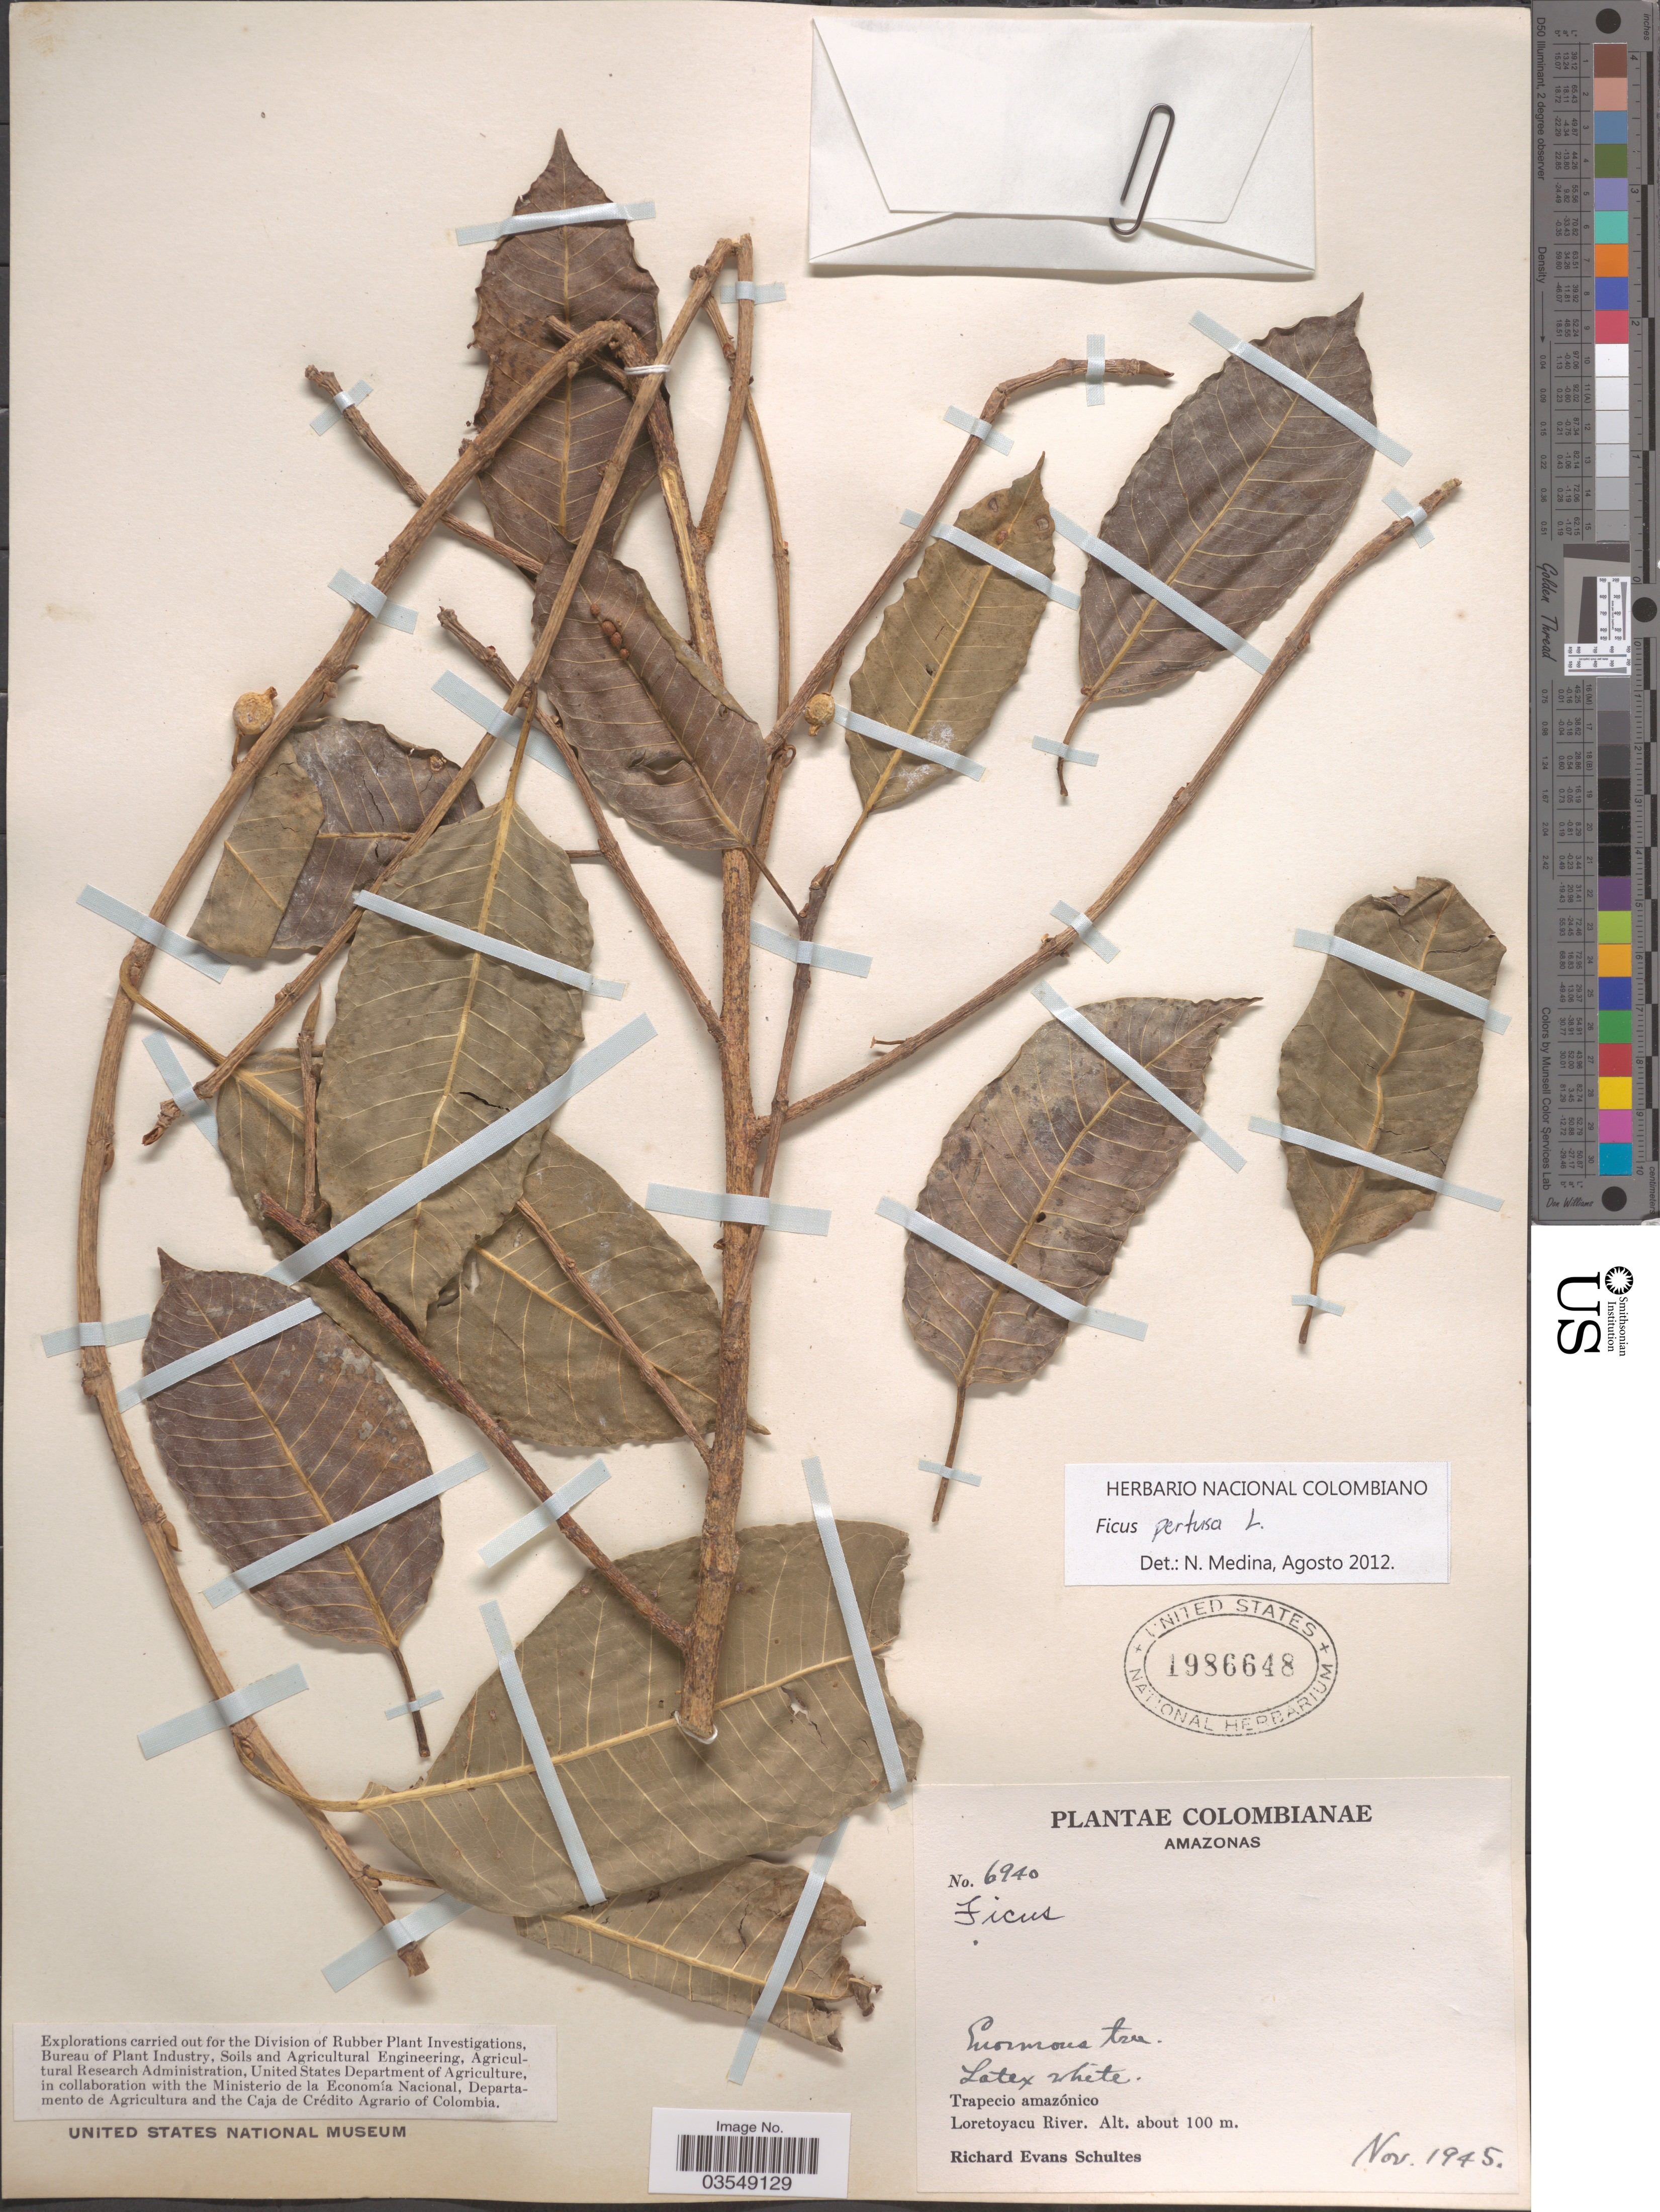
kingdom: Plantae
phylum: Tracheophyta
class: Magnoliopsida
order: Rosales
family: Moraceae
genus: Ficus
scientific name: Ficus pertusa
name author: L. f.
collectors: R. E. Schultes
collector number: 6940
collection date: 1945-11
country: Colombia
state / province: Amazônas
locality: Trapecio amazónico, Loretoyacu River.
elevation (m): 100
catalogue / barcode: US 1986648